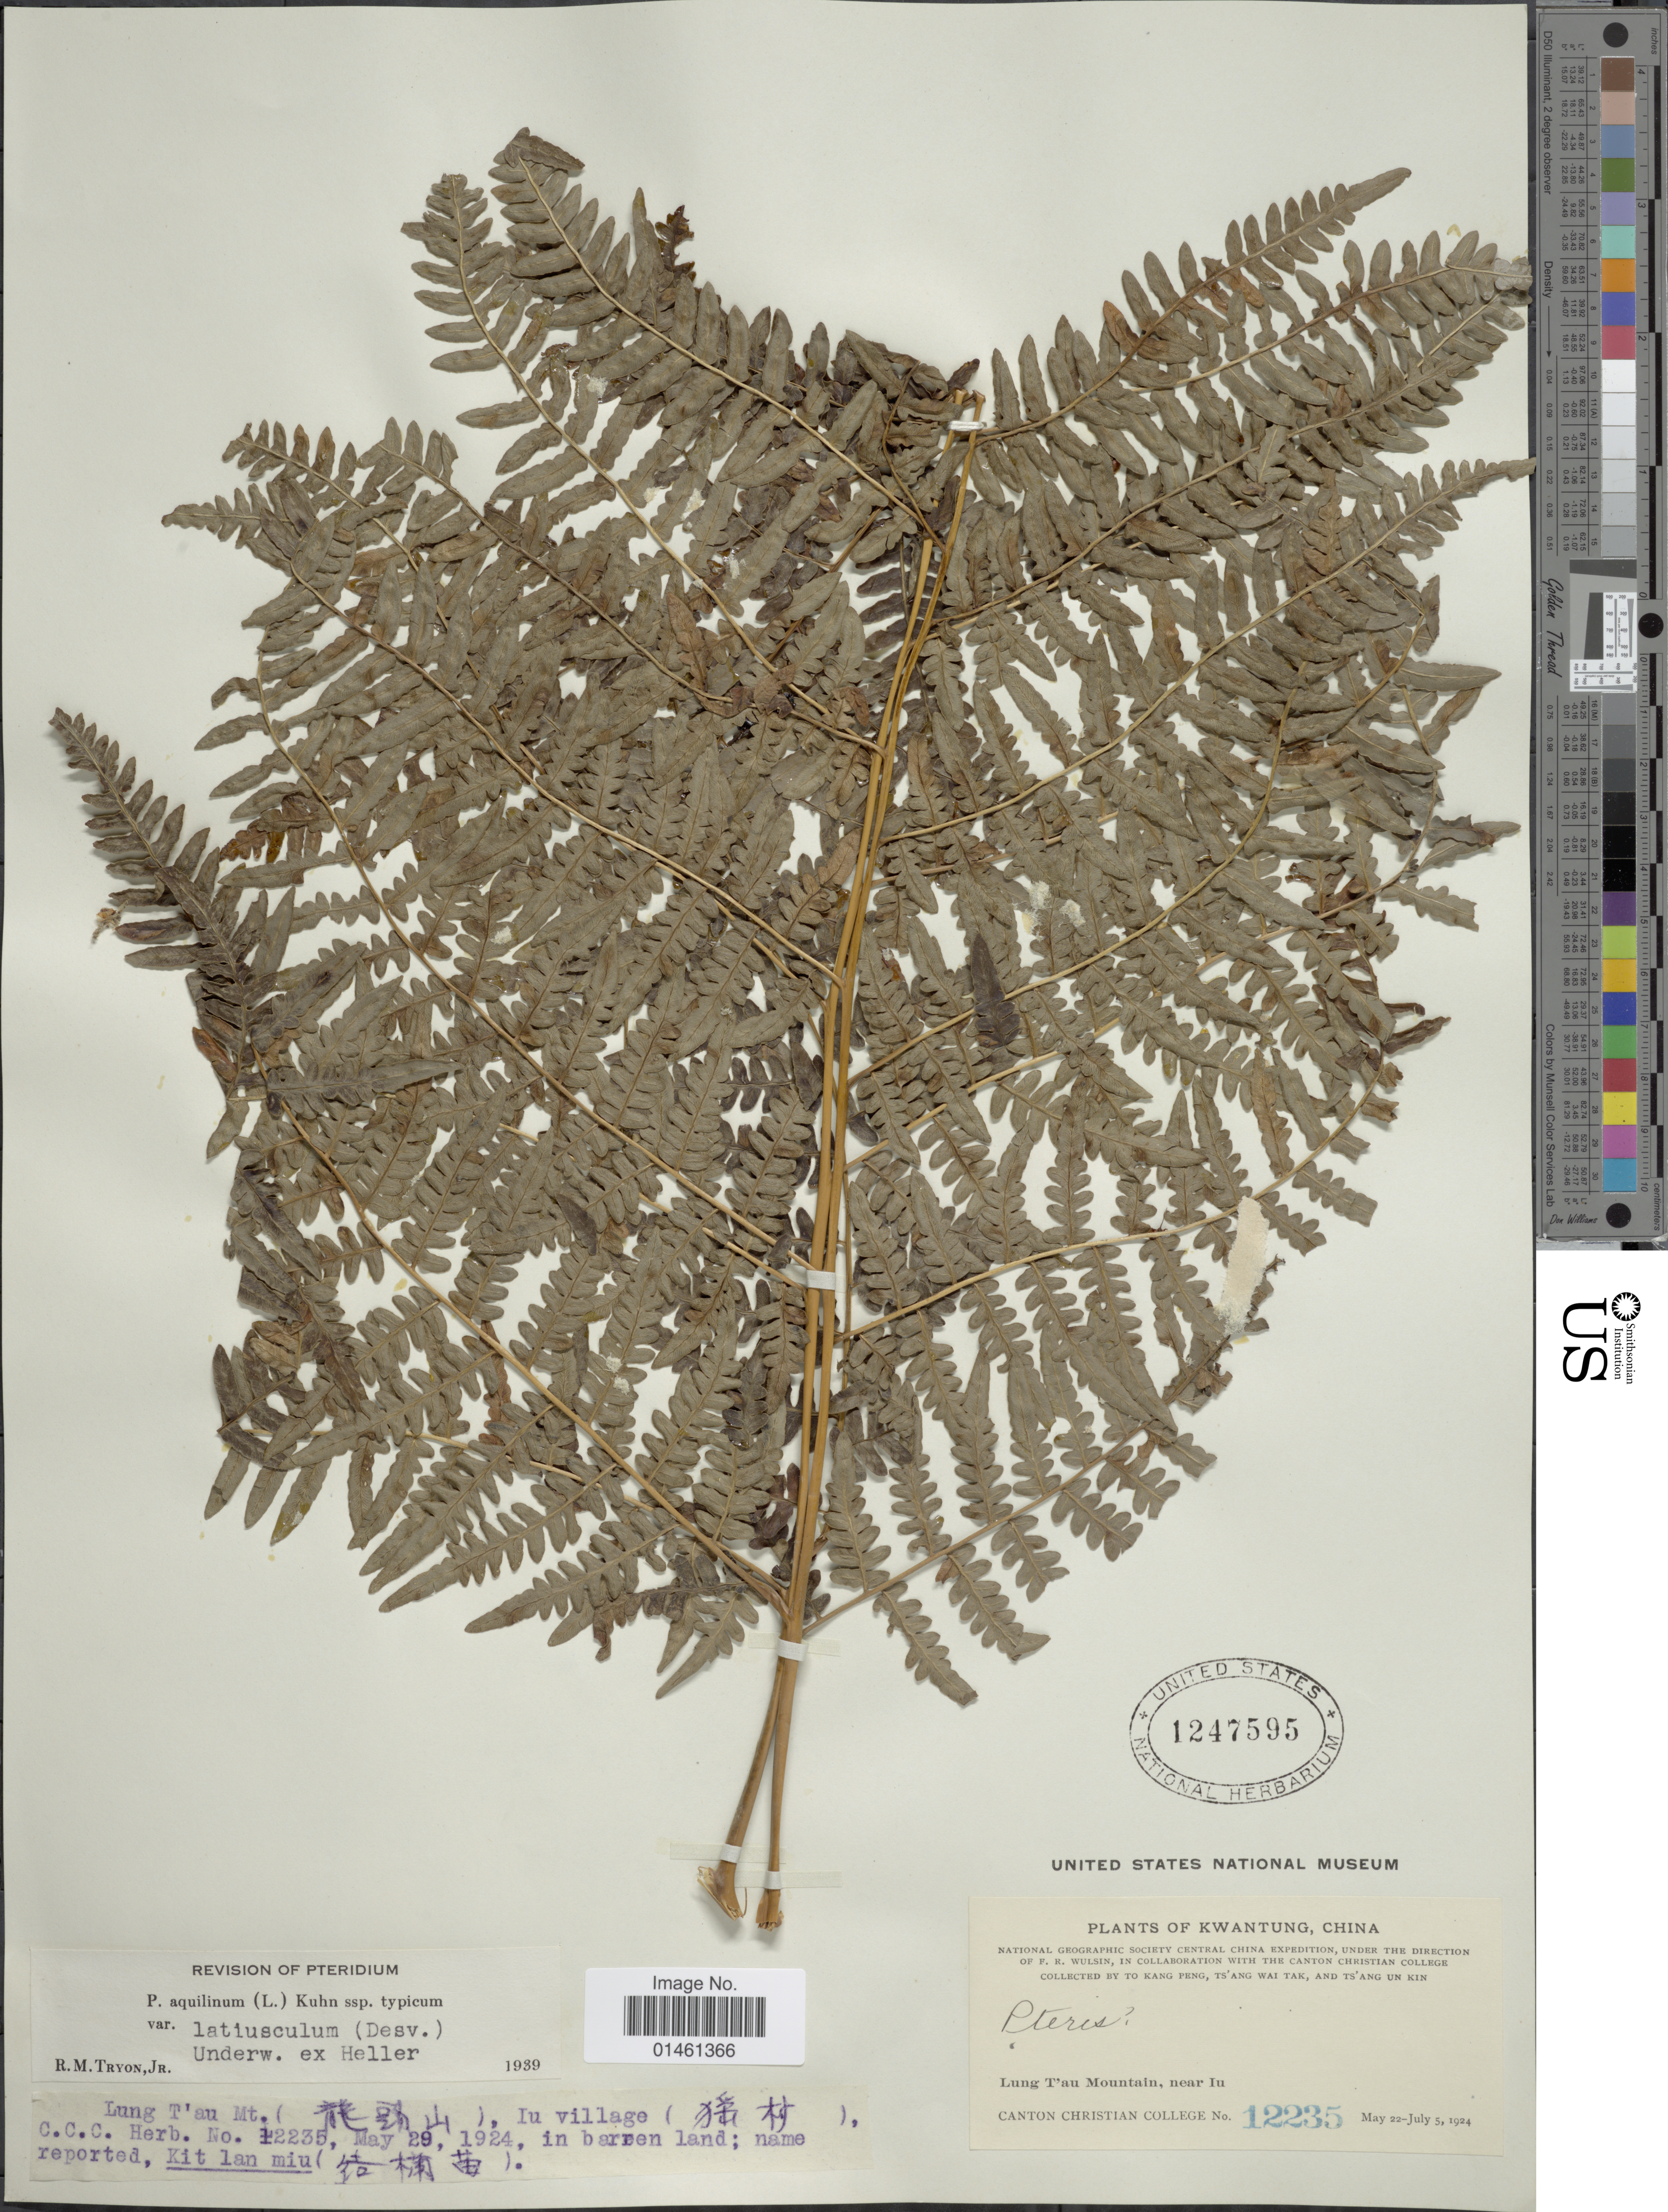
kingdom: Plantae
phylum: Tracheophyta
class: Polypodiopsida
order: Polypodiales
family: Dennstaedtiaceae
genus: Pteridium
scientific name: Pteridium aquilinum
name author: (L.) Kuhn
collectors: Canton Christian College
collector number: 12235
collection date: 1924-05-22/1924-07-05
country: China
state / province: Guangdong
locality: Kwangtung, Lung T'au Mountain, near Iu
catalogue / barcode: US 1247595